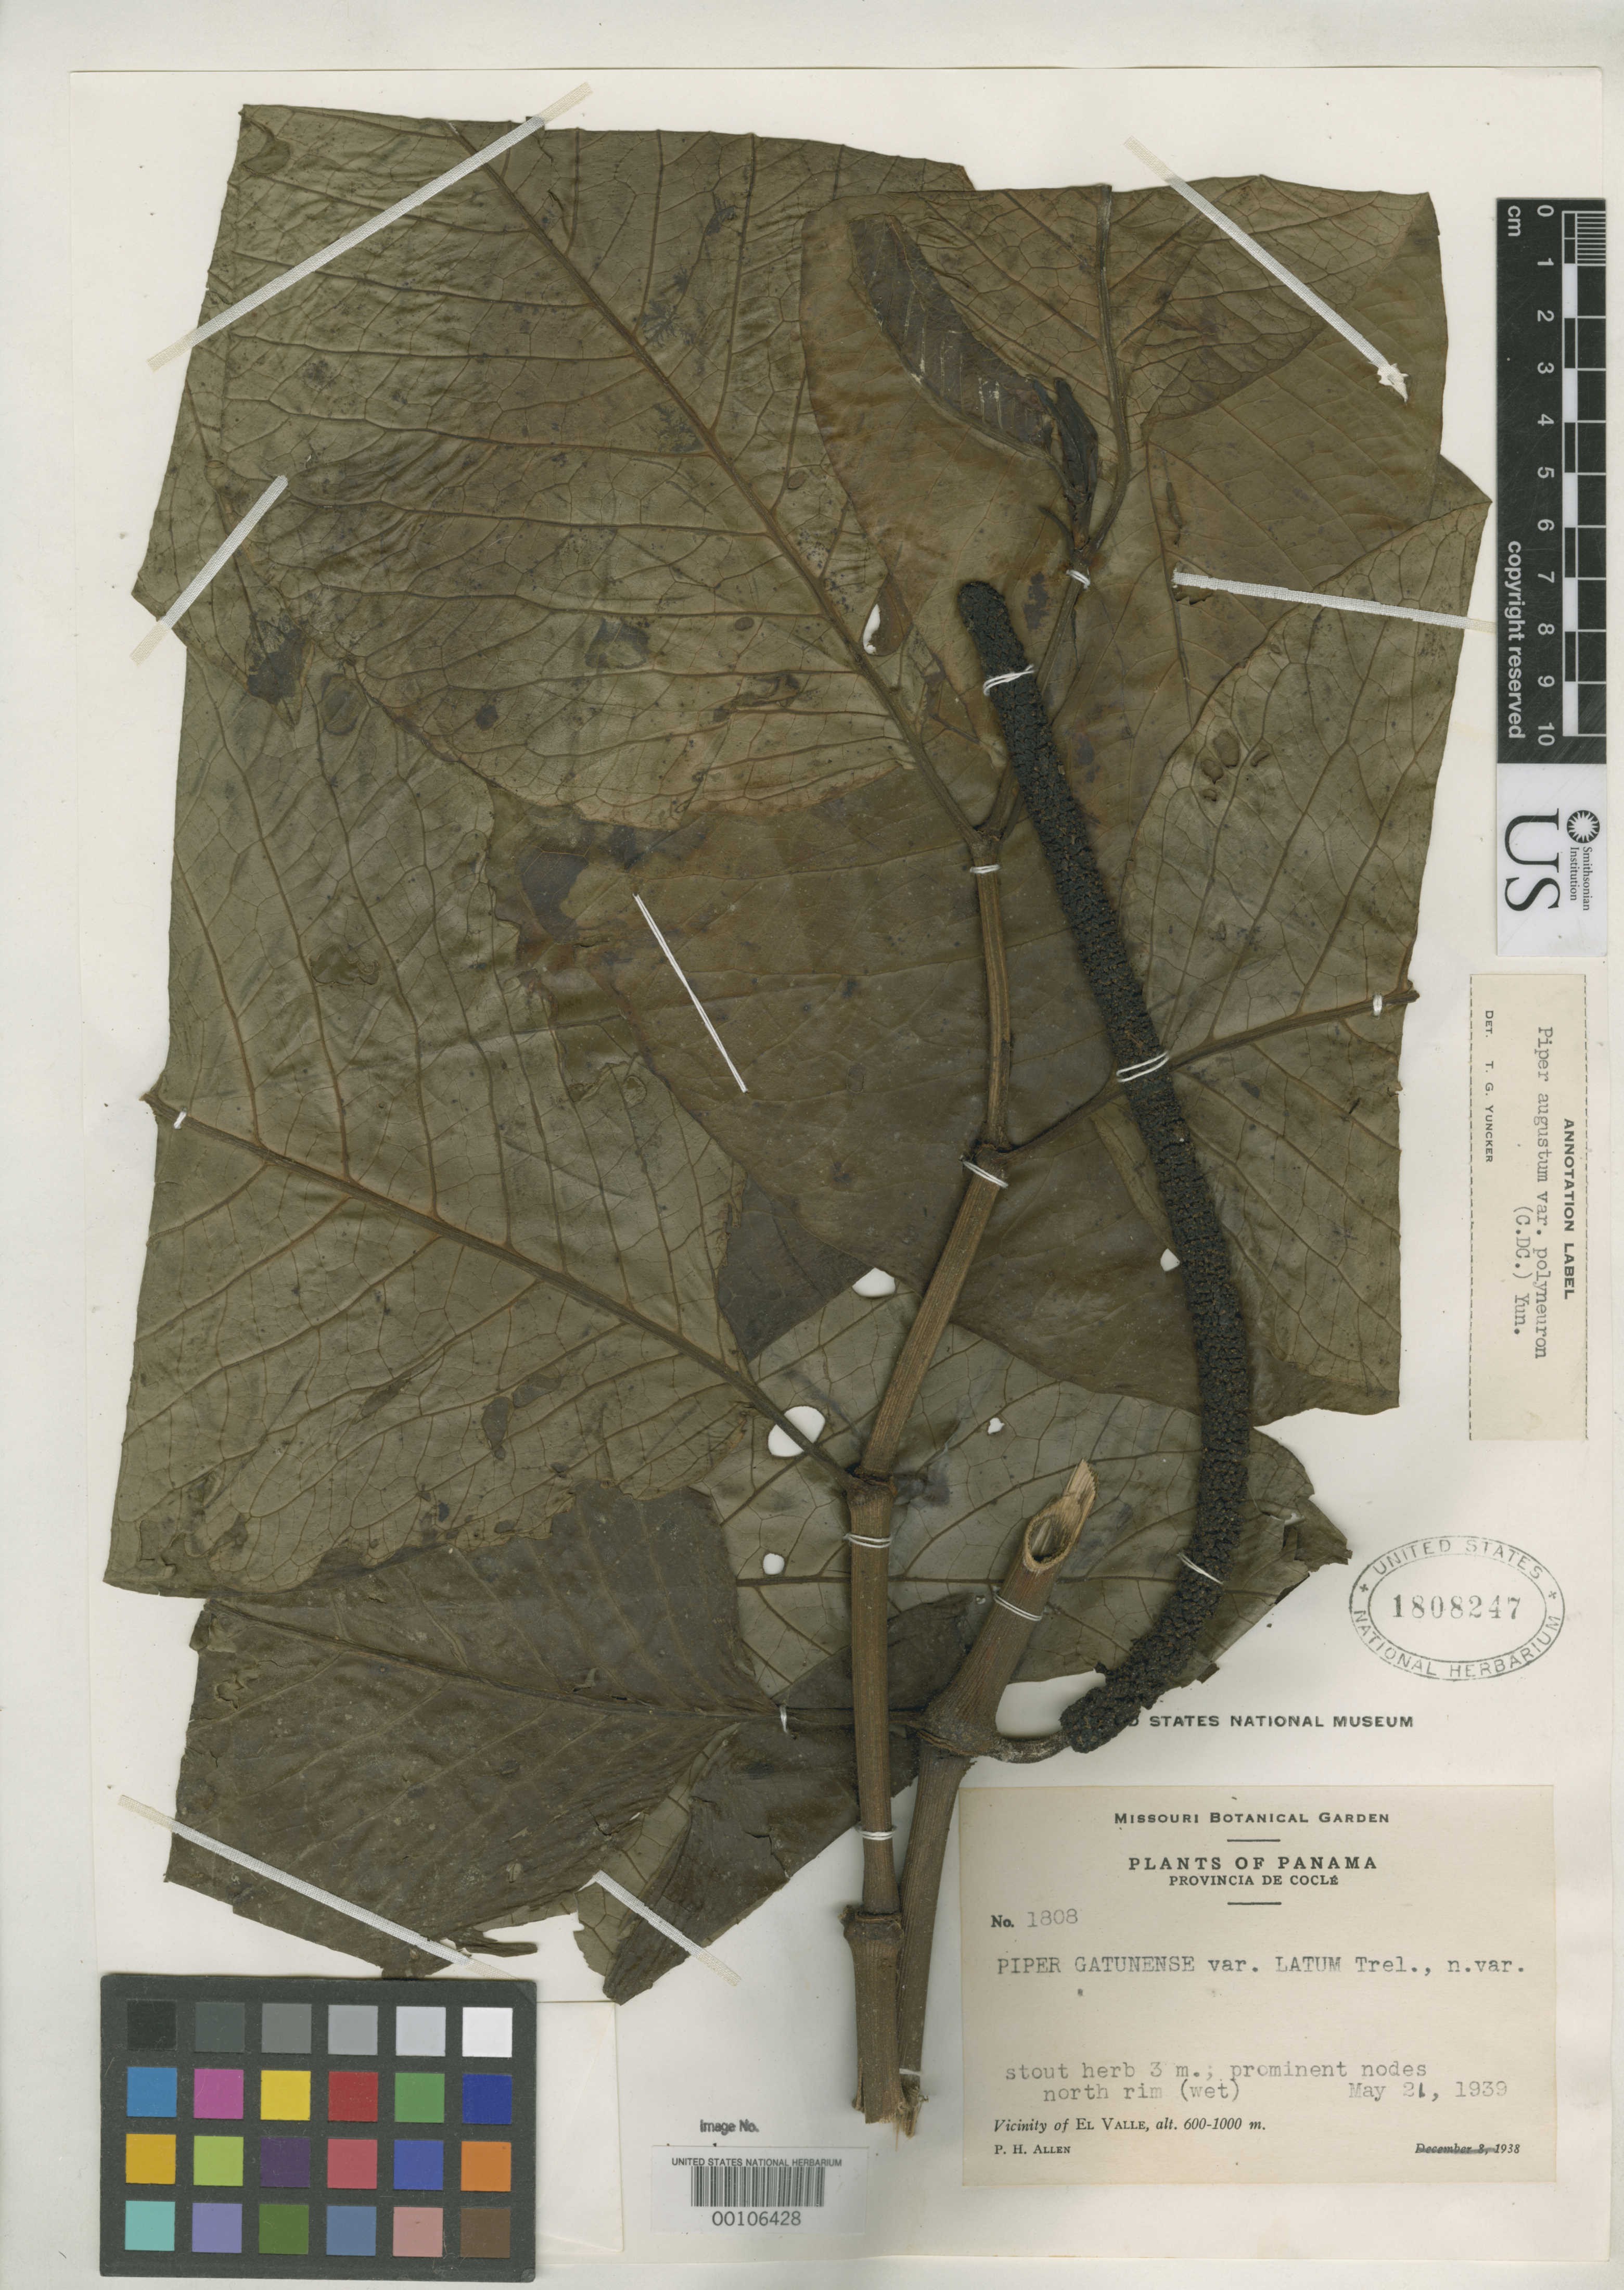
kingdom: Plantae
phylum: Tracheophyta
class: Magnoliopsida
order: Piperales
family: Piperaceae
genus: Piper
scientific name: Piper gatunense var. latum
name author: Trel. in Woodson & Schery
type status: Isotype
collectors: P. H. Allen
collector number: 1808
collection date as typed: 21 May 1939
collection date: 1939-05-21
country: Panama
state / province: Coclé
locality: N rim of el Valle De Anton.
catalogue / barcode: US 1808247